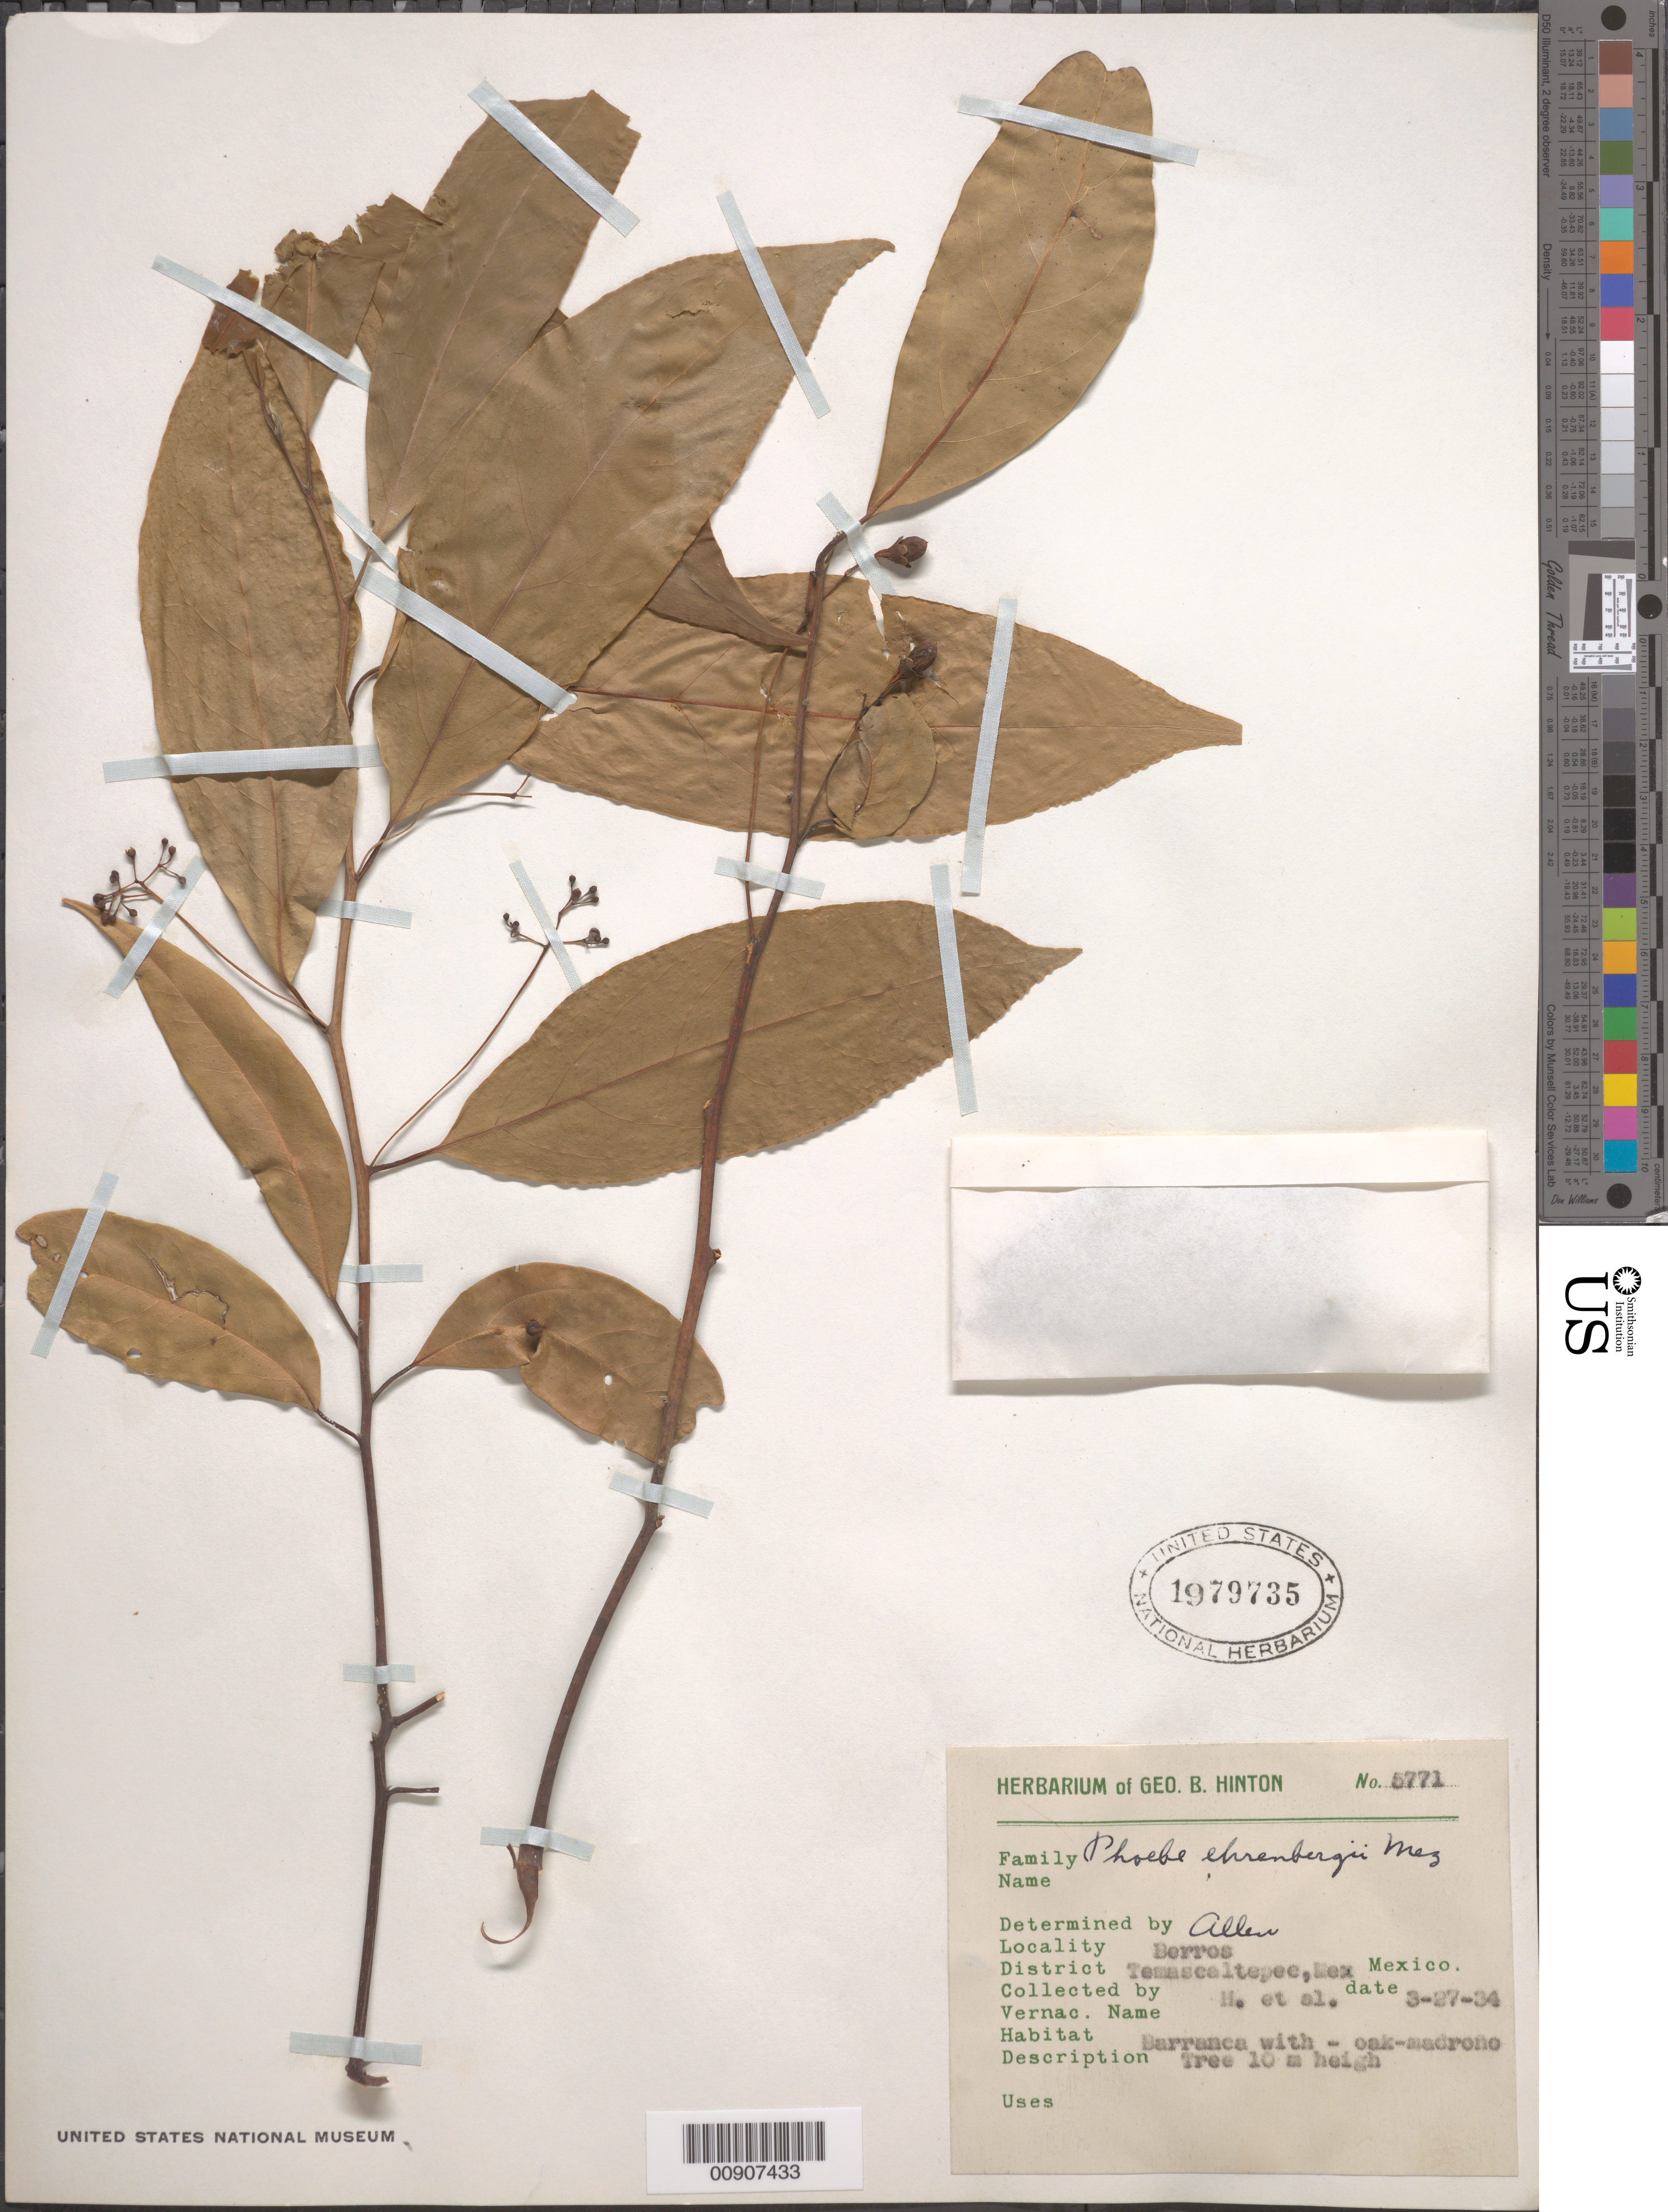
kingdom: Plantae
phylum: Tracheophyta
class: Magnoliopsida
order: Laurales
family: Lauraceae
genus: Phoebe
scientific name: Phoebe ehrenbergii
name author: Mez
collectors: G. B. Hinton & et al.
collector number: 5771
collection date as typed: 27 Mar 1934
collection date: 1934-03-27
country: Mexico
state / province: México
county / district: Temascaltepec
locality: Berros, District Temascaltepec, State of Mexico.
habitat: Barranca with oak-madrono.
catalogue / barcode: US 1979735